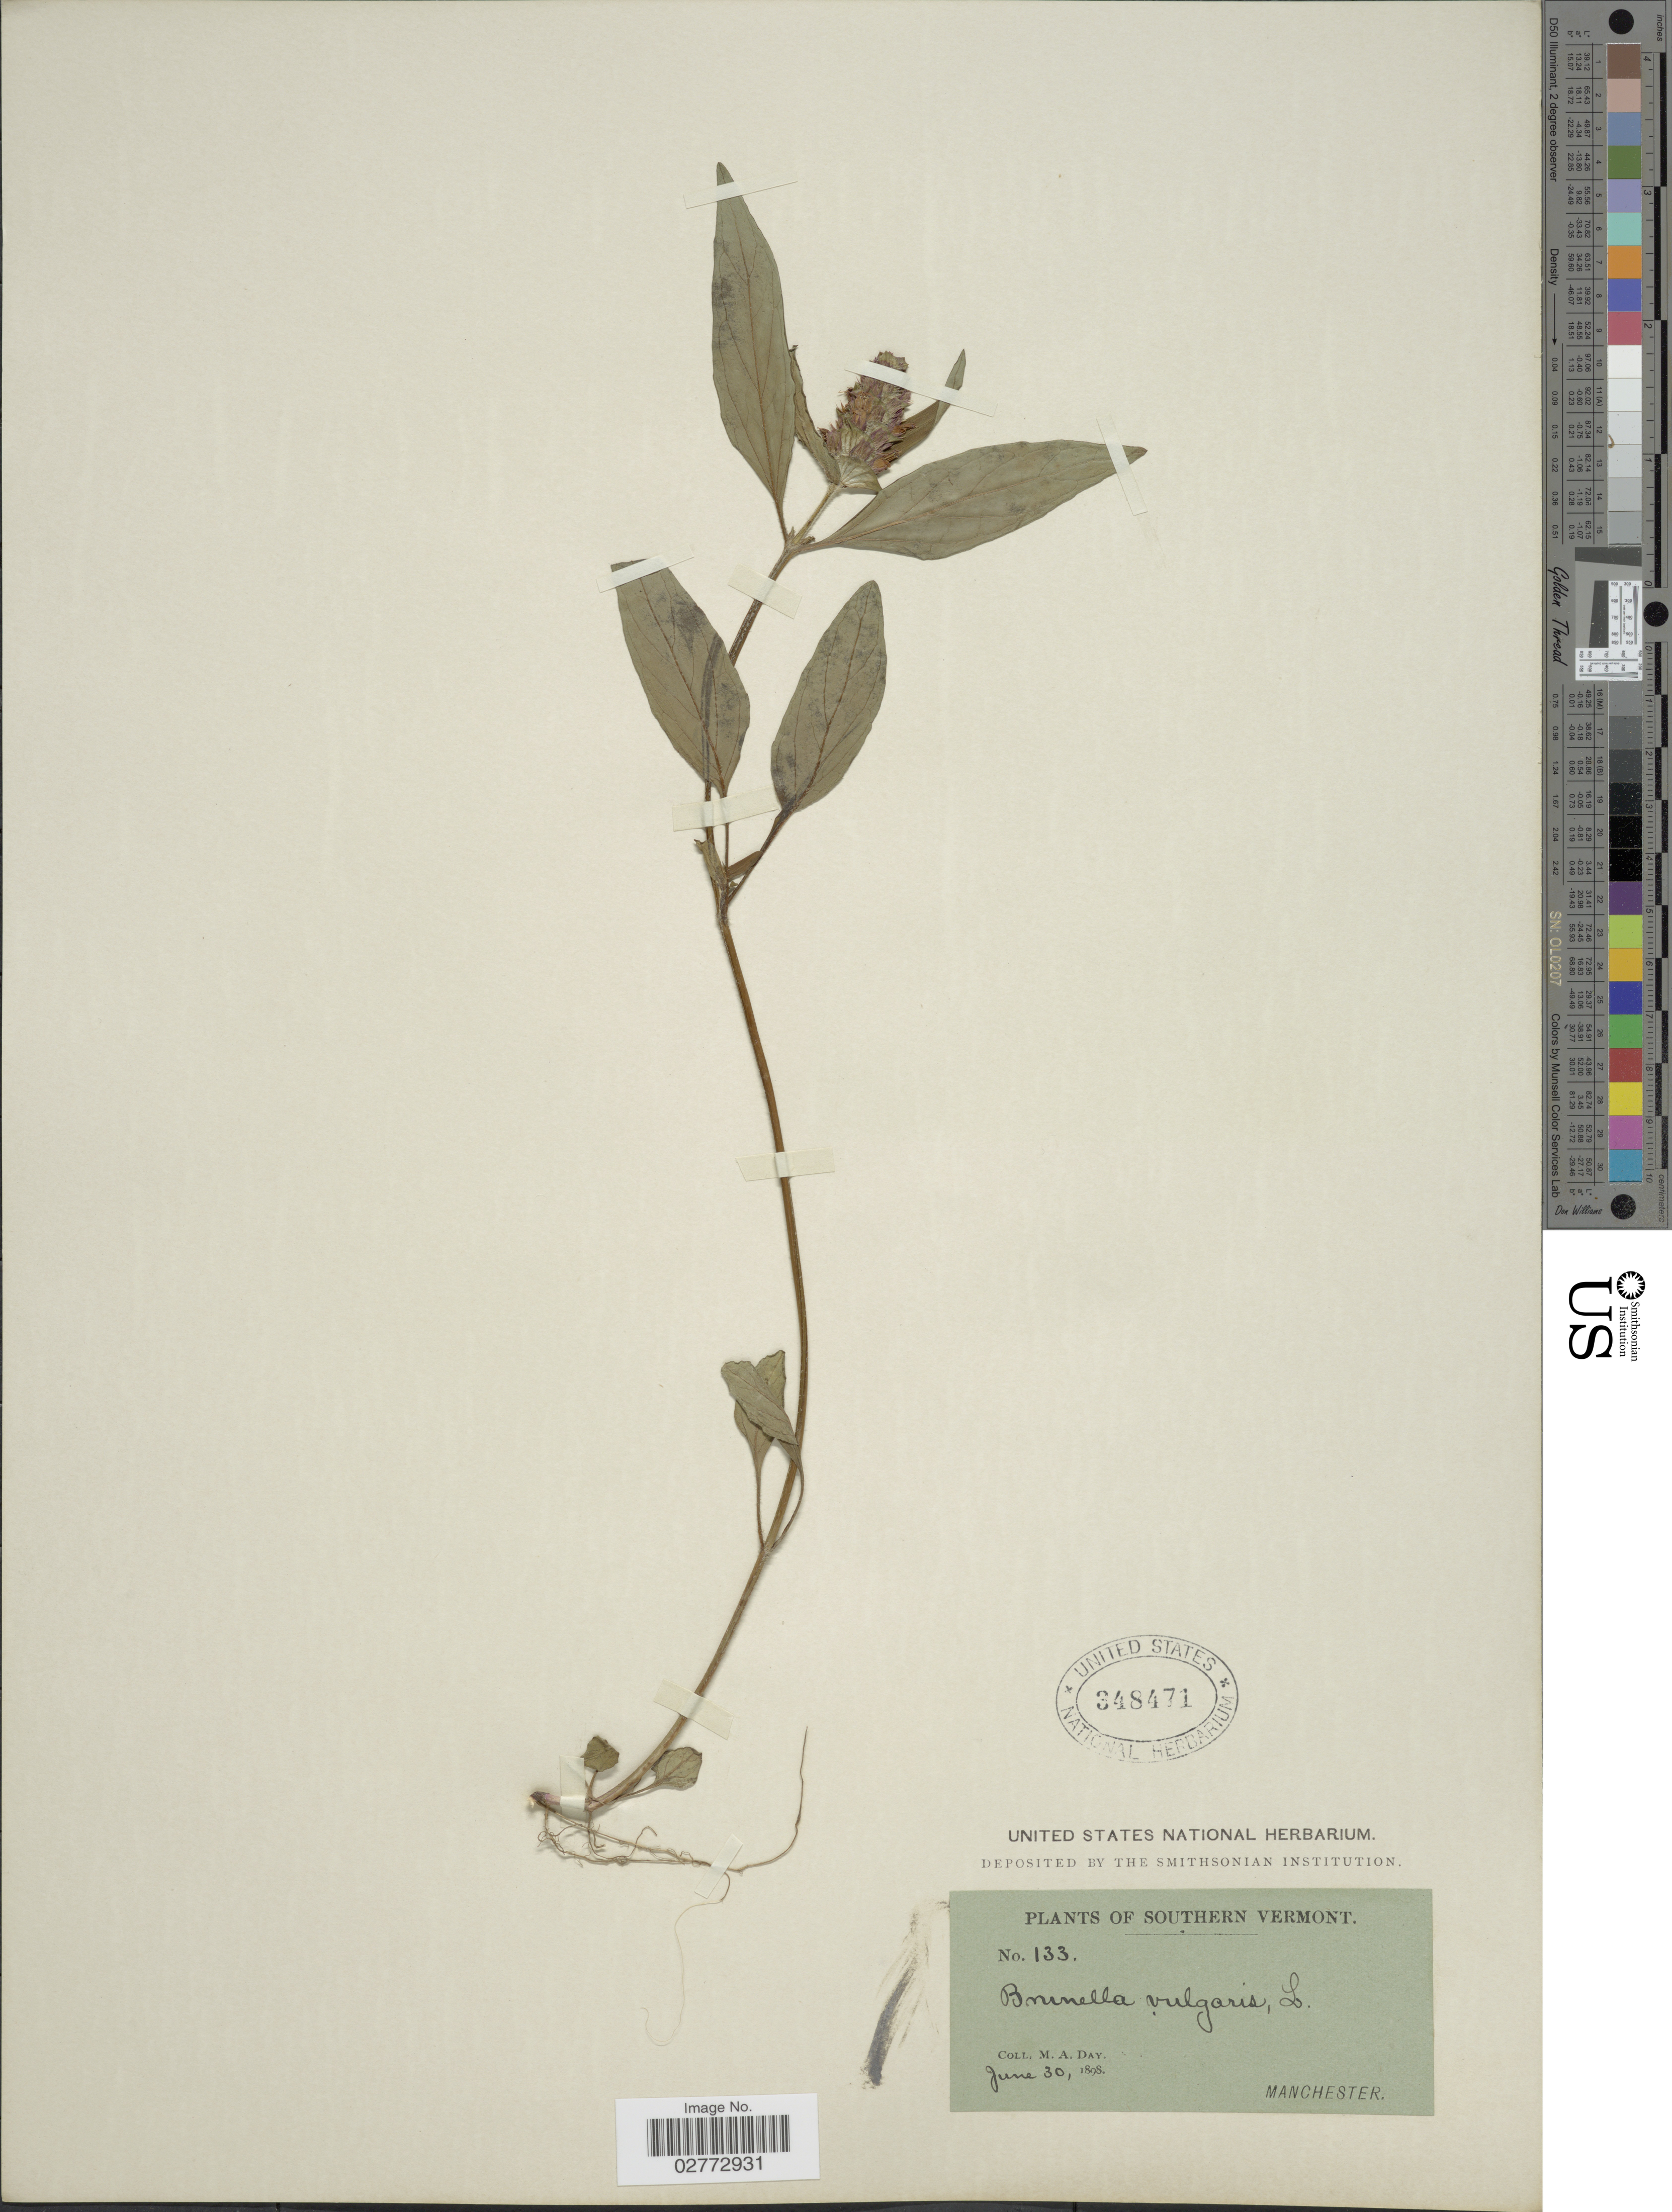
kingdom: Plantae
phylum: Tracheophyta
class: Magnoliopsida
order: Lamiales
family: Lamiaceae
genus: Prunella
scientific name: Prunella vulgaris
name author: L.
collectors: M. Day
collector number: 133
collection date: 1898-06-30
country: United States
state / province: Vermont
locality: Southern Vermont. Manchester.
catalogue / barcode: US 348471